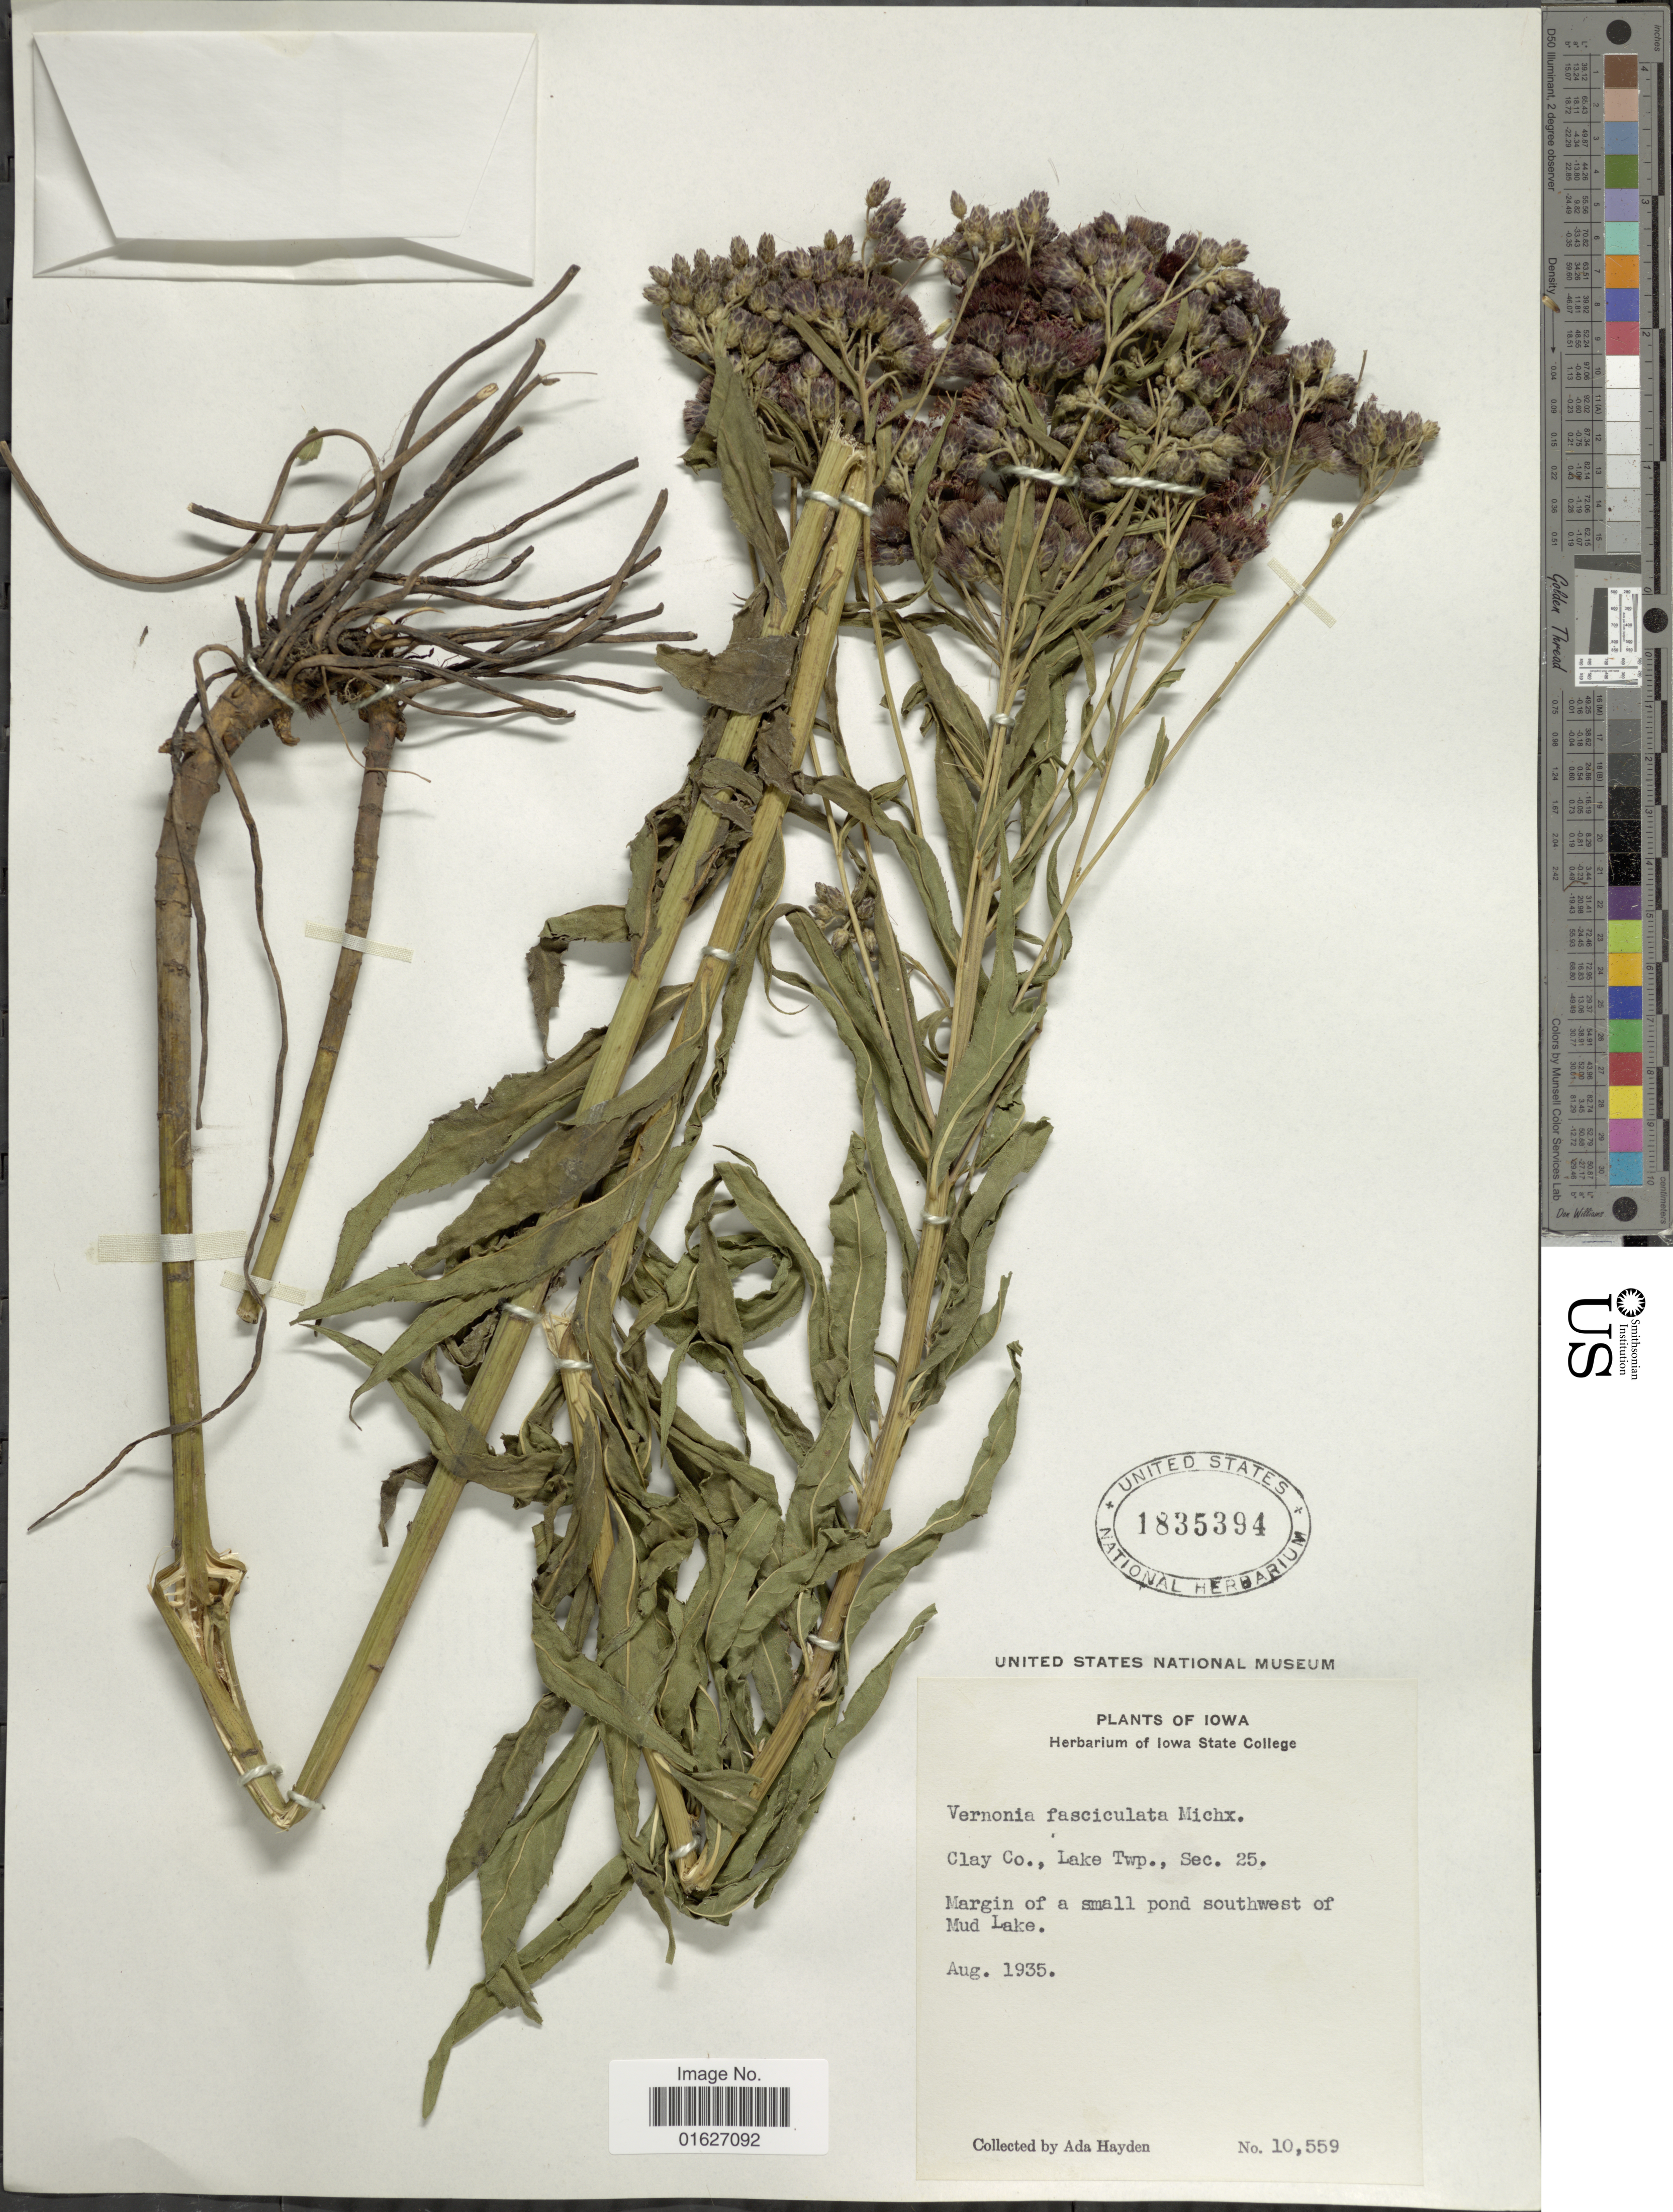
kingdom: Plantae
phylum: Tracheophyta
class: Magnoliopsida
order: Asterales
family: Asteraceae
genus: Vernonia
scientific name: Vernonia fasciculata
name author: Michx.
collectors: Ada Hayden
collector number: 10559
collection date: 1935-08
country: United States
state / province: Iowa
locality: Clay Co., Lake Twp., Sec. 25, Margin of a small pond southwest of Mud Lake.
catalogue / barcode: US 1835394